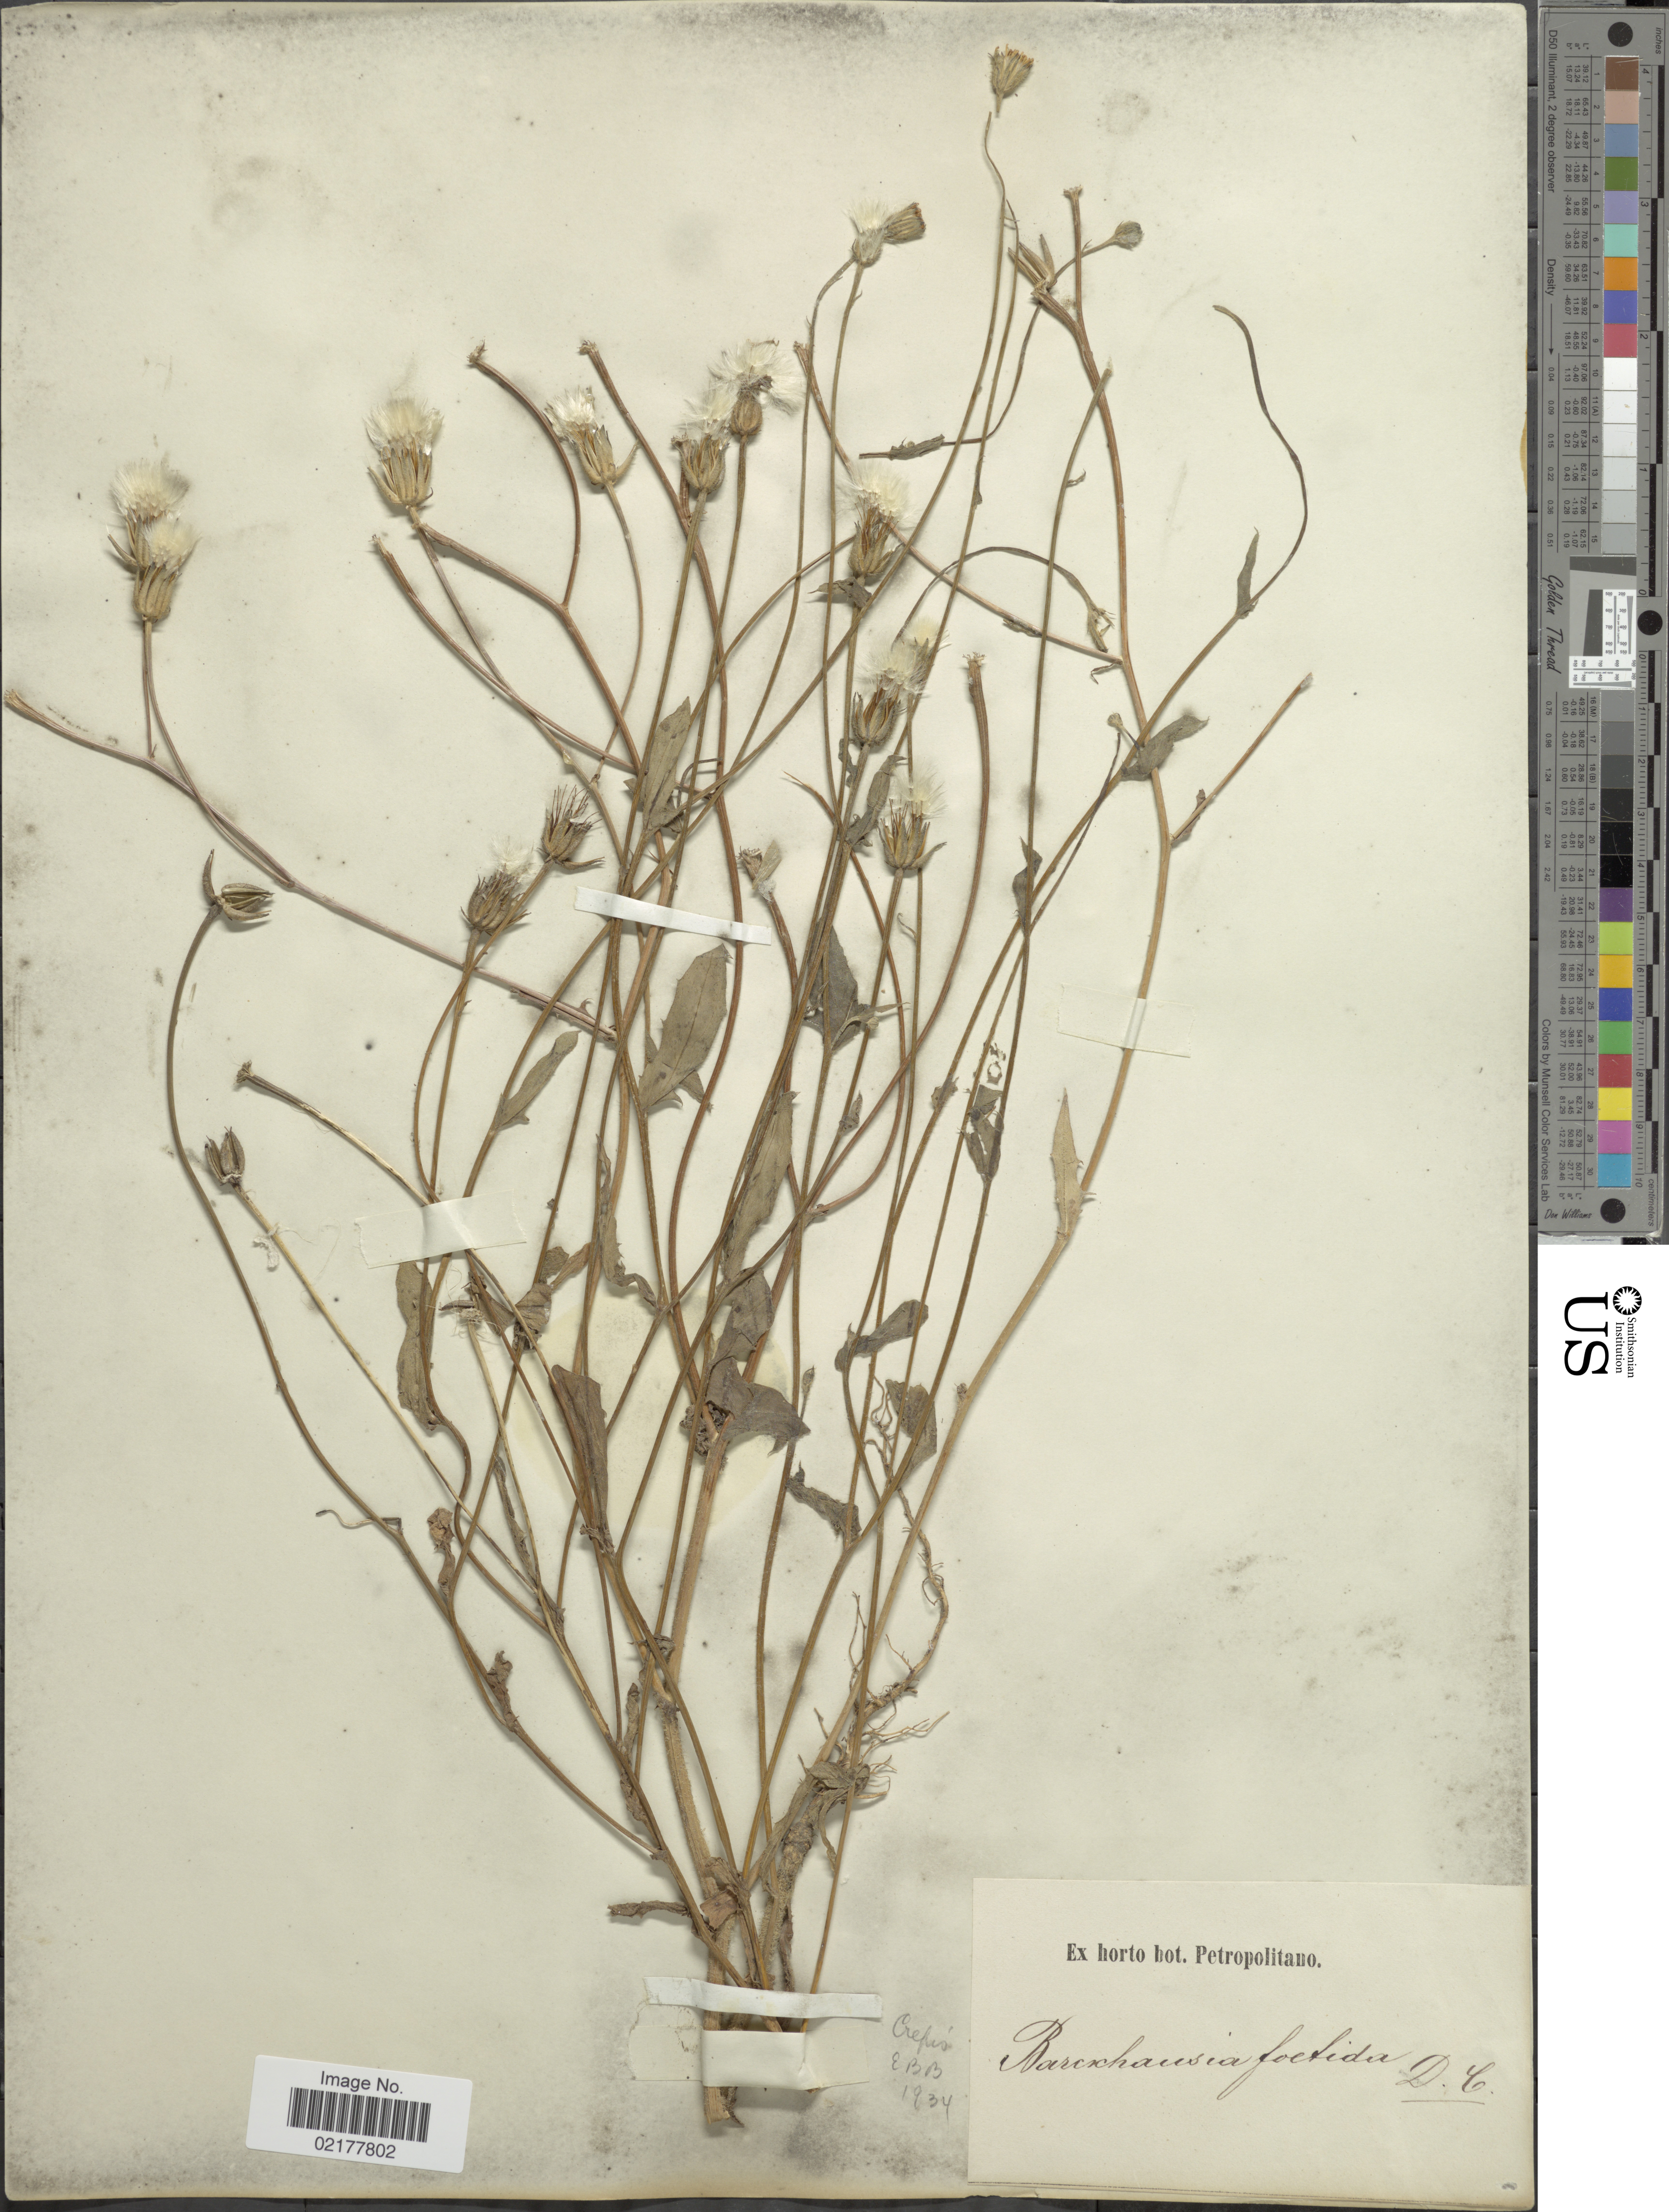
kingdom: Plantae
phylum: Tracheophyta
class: Magnoliopsida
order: Asterales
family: Asteraceae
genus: Crepis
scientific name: Crepis foetida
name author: L.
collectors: ex Horto Bot. Petropolitano